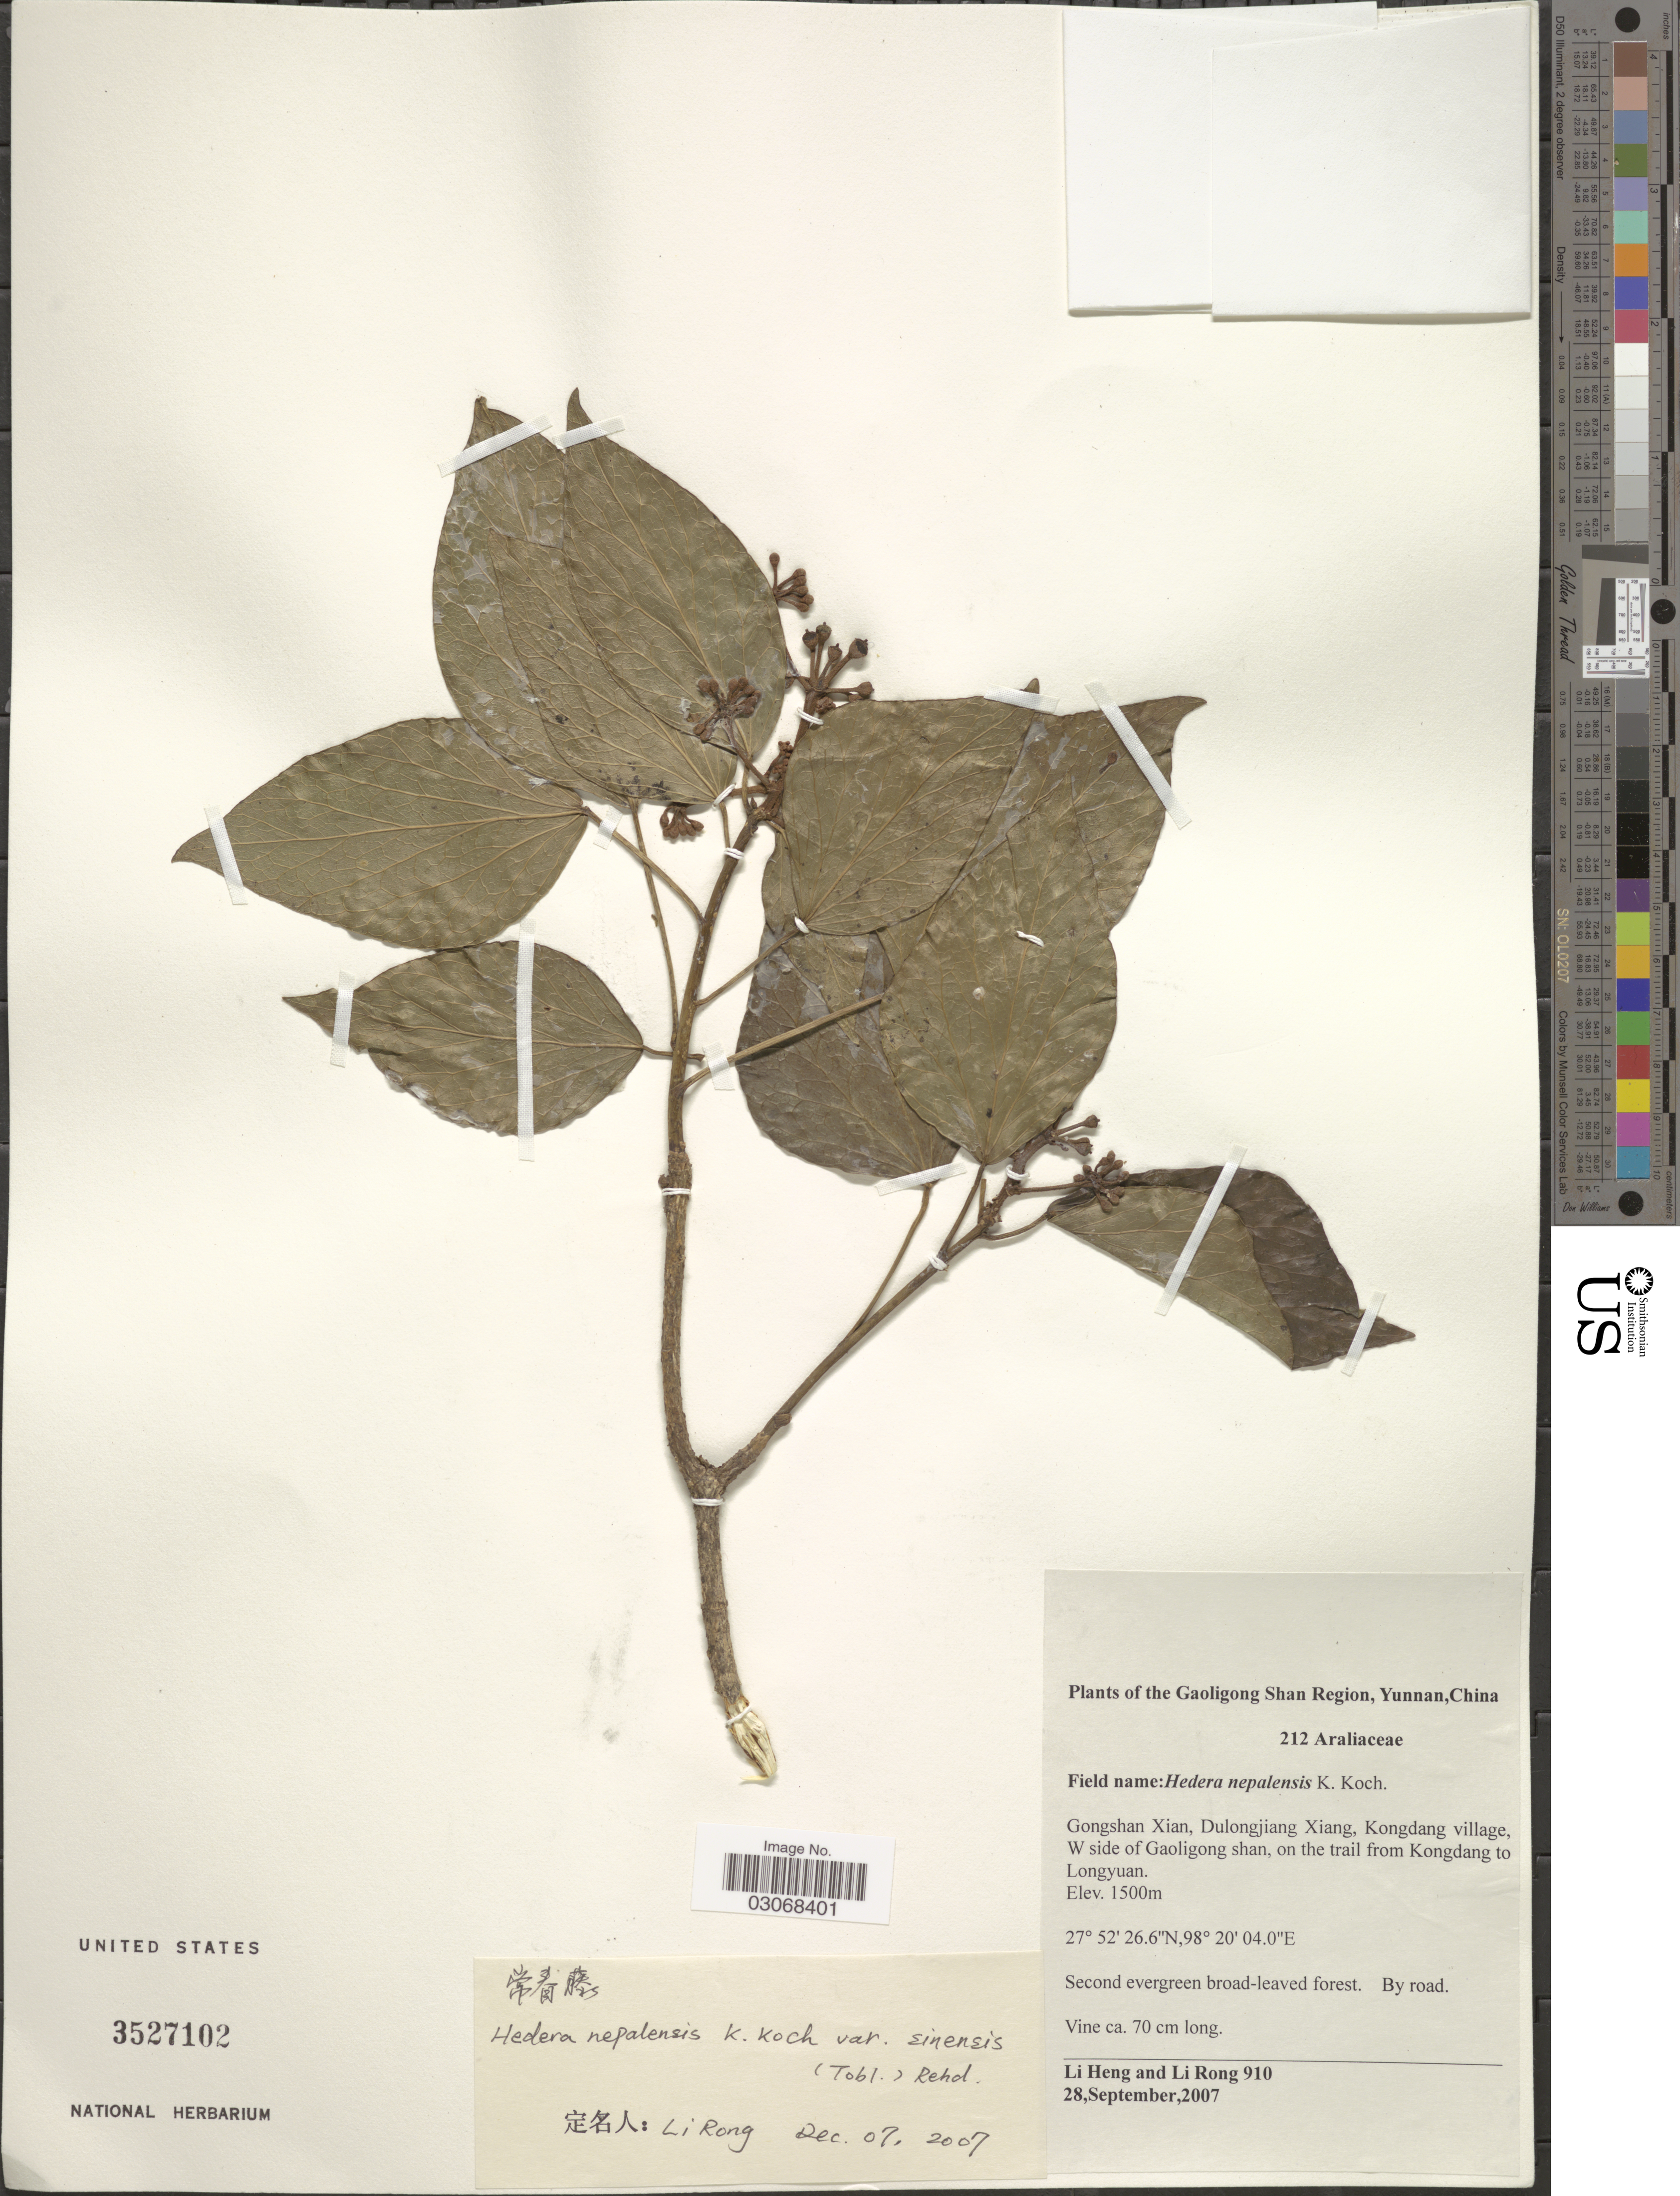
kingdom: Plantae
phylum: Tracheophyta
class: Magnoliopsida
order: Apiales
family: Araliaceae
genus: Hedera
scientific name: Hedera nepalensis var. sinensis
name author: (Tobler) Rehder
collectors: L. Heng & L. Rong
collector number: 910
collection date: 2007-09-28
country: China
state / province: Yunnan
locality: Gaoligong Shan Region. Gongshan Xian, Dulongjiang Xiang, Kongdang village, W side of Gaoligong shan, on the trail from Kongdang to Longyuan.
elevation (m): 1500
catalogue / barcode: US 3527102